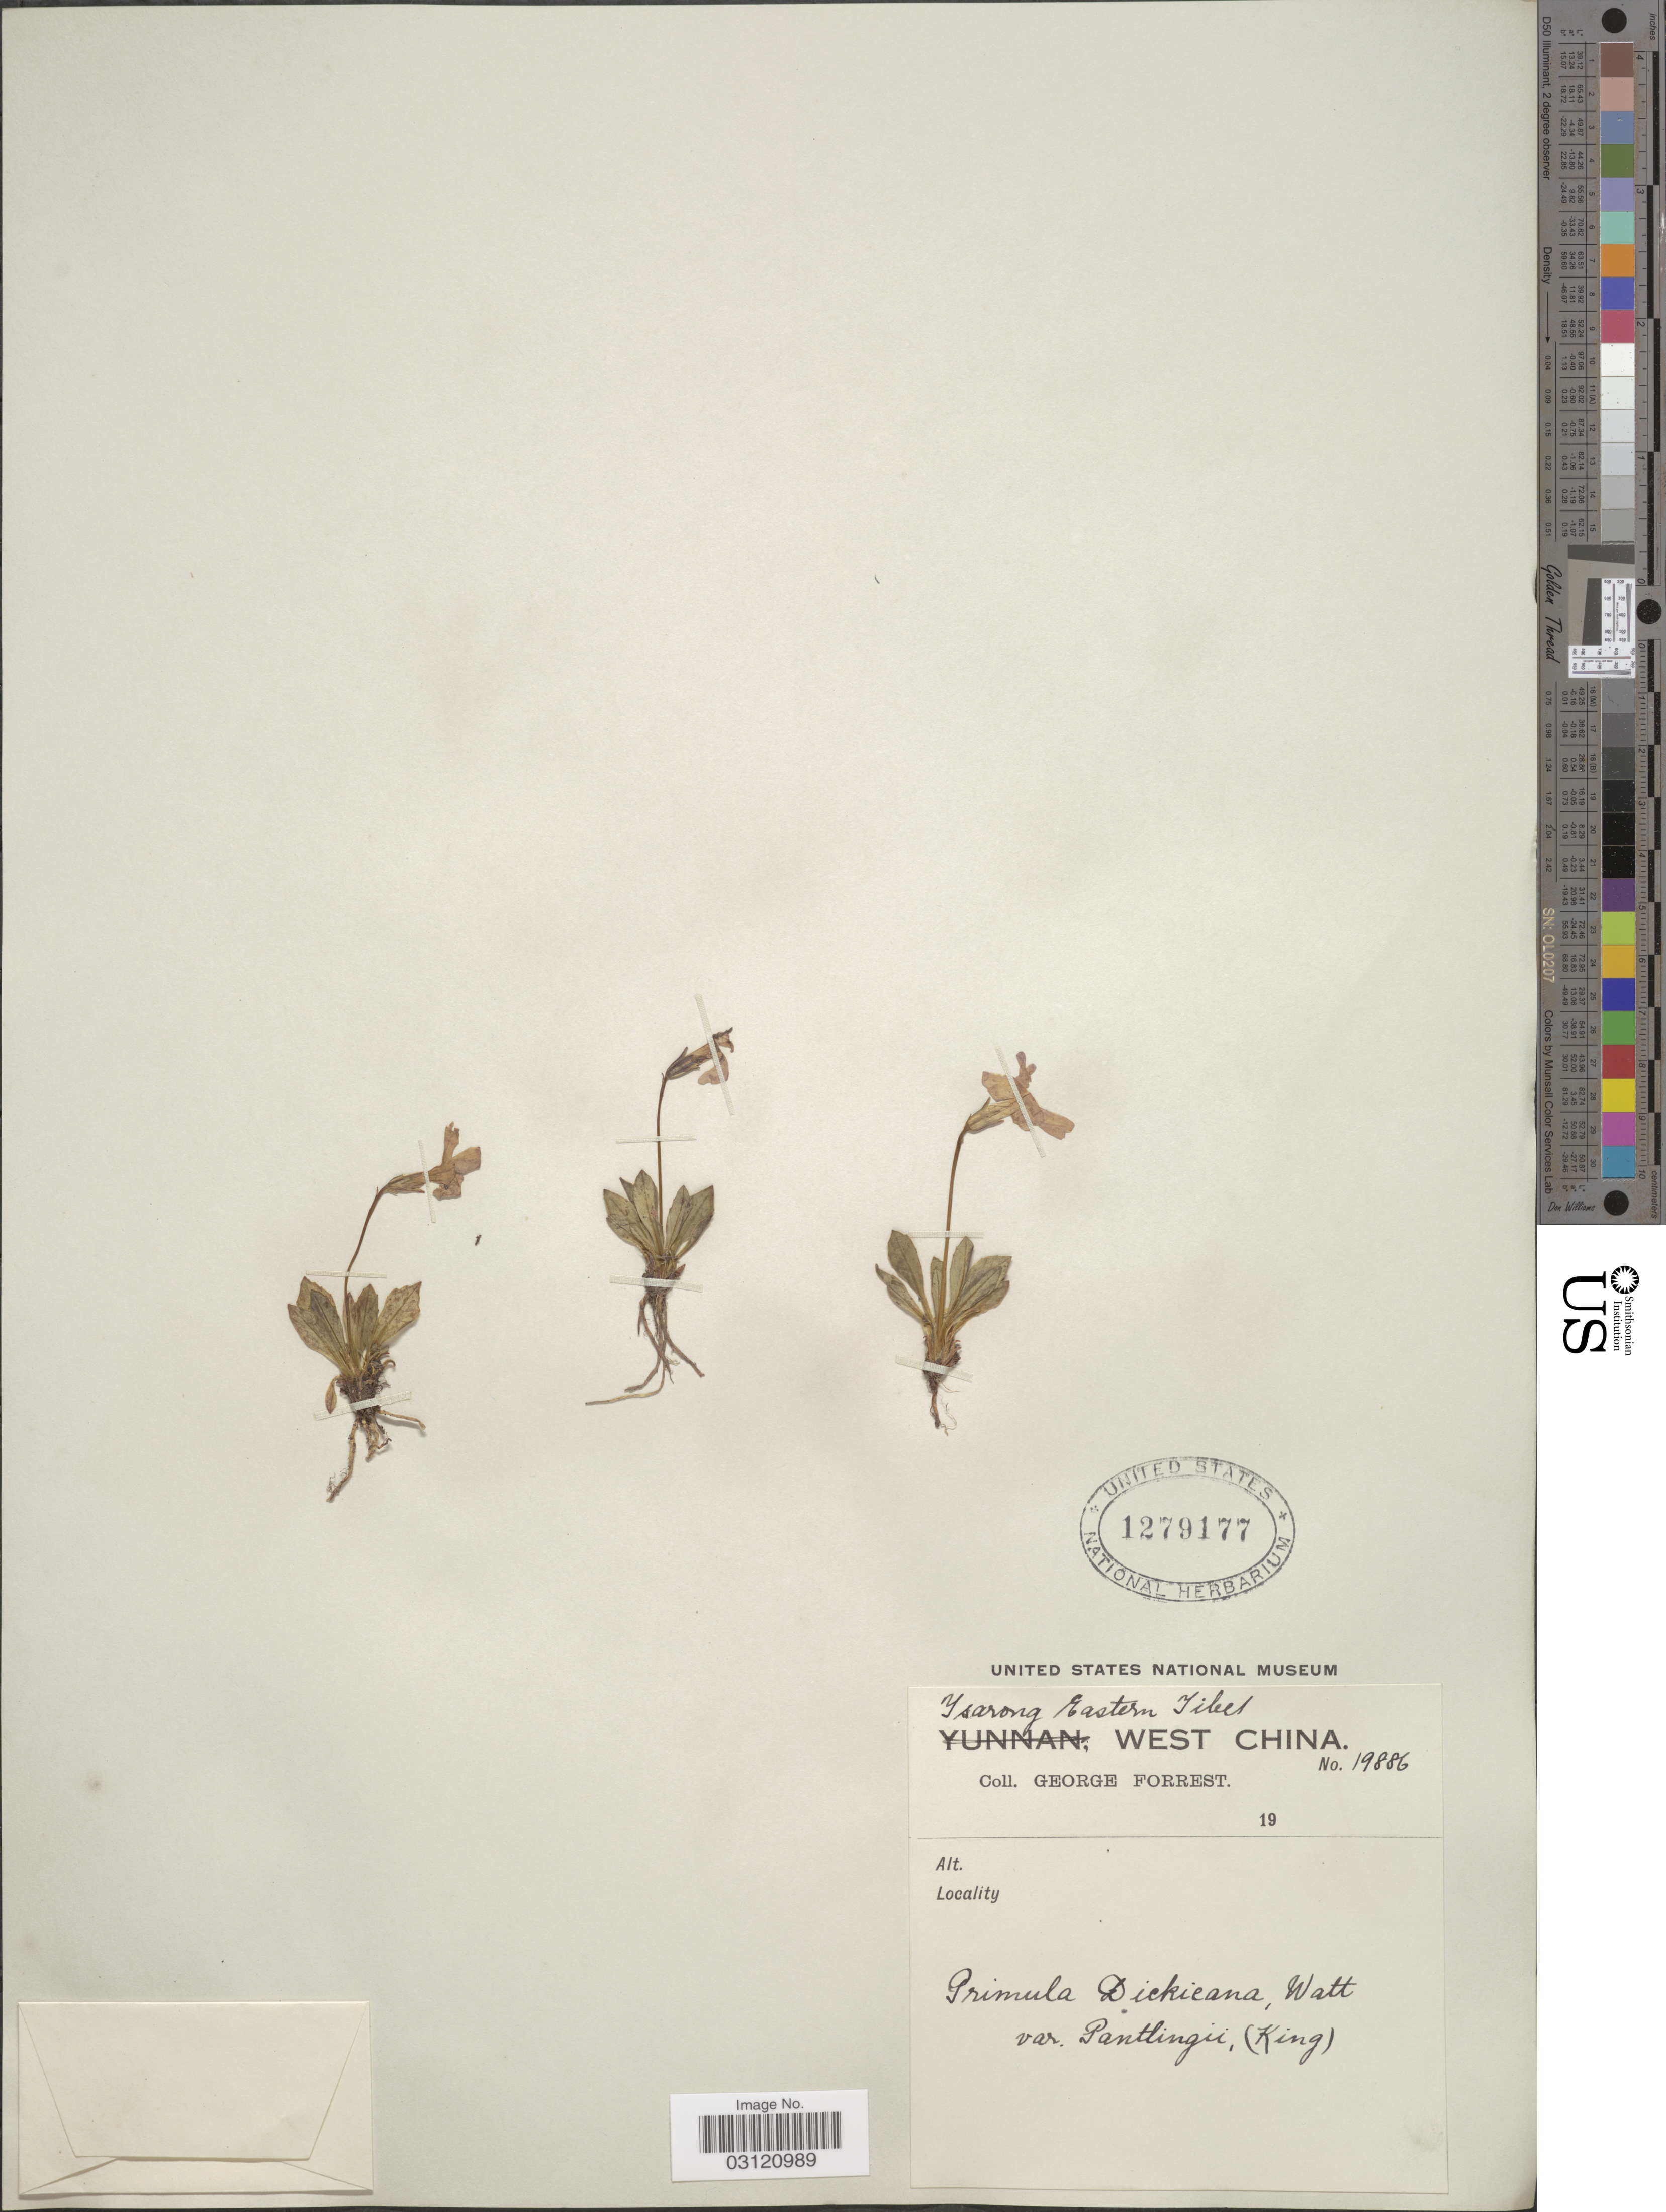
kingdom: Plantae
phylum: Tracheophyta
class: Magnoliopsida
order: Ericales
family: Primulaceae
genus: Primula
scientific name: Primula dickieana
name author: Watt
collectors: G. Forrest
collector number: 19886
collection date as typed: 19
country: China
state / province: Xizang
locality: West China. Tsarong, Eastern Tibet.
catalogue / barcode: US 1279177